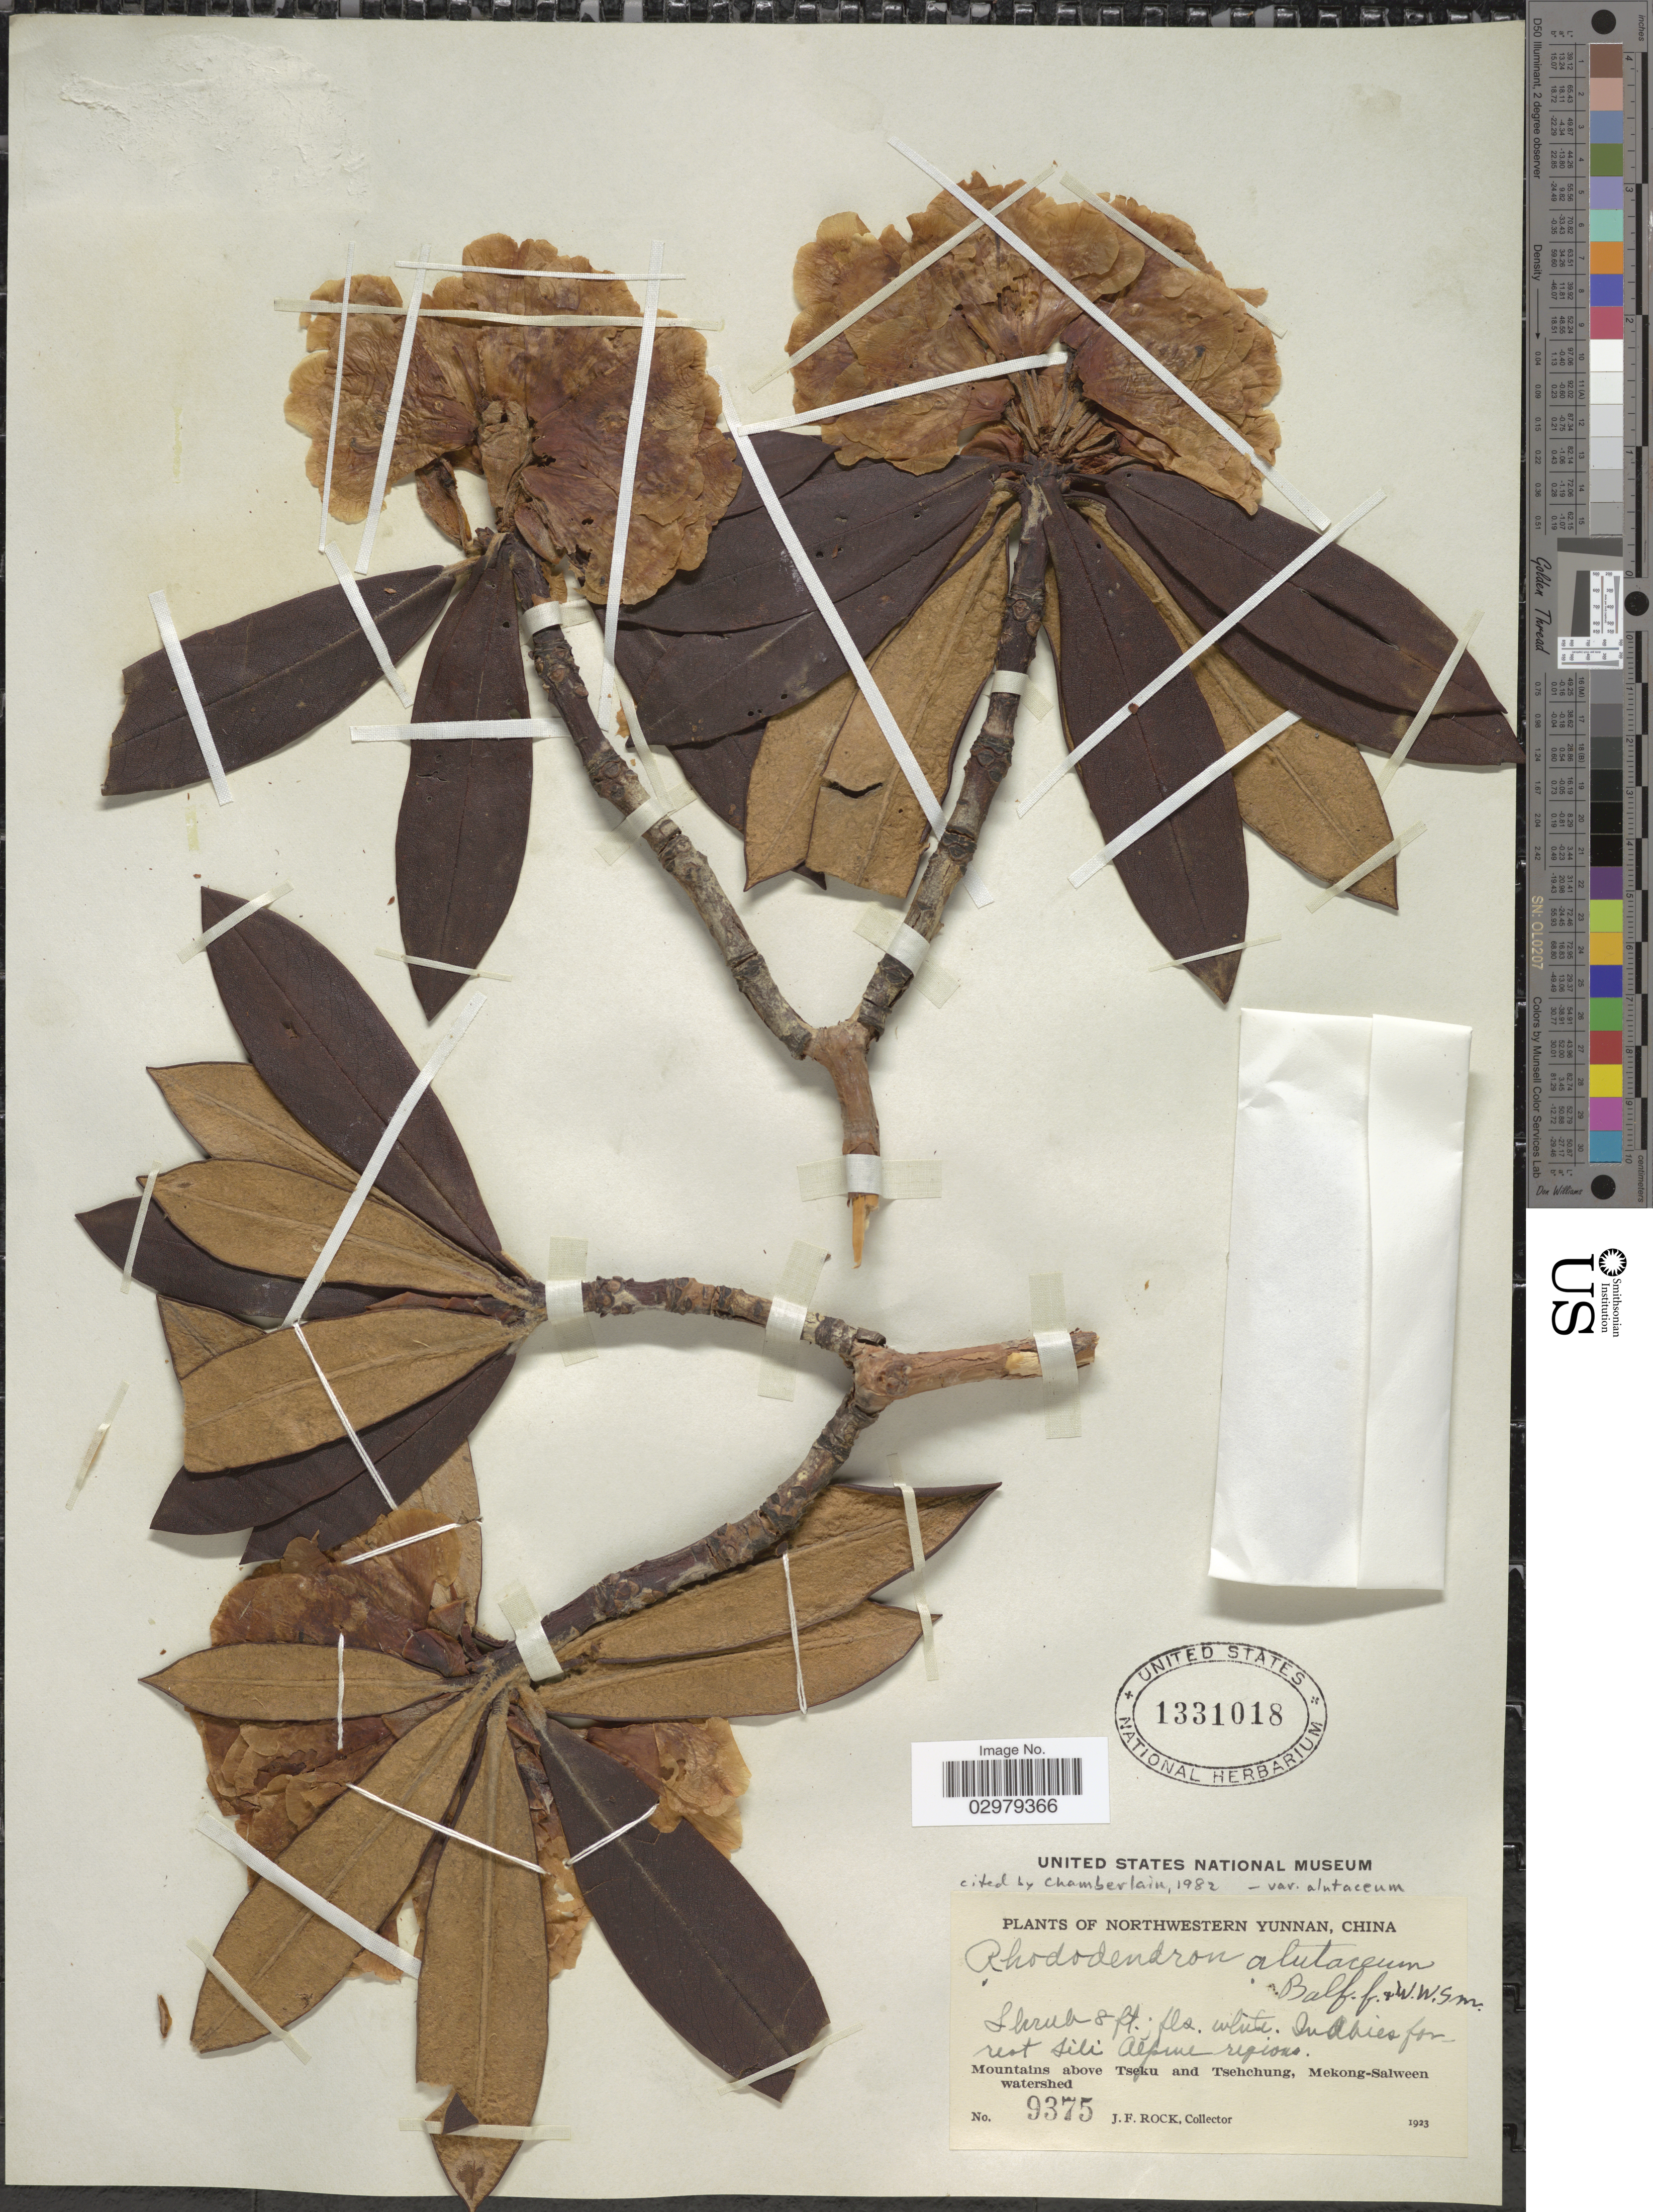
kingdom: Plantae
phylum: Tracheophyta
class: Magnoliopsida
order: Ericales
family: Ericaceae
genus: Rhododendron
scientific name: Rhododendron sp.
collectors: J. Rock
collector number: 9375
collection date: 1923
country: China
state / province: Yunnan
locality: Northwestern Yunnan. Sili Alpine regions. Mountains above Tseku ad Tsehchung, Mekong-Salween watershed.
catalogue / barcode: US 1331018